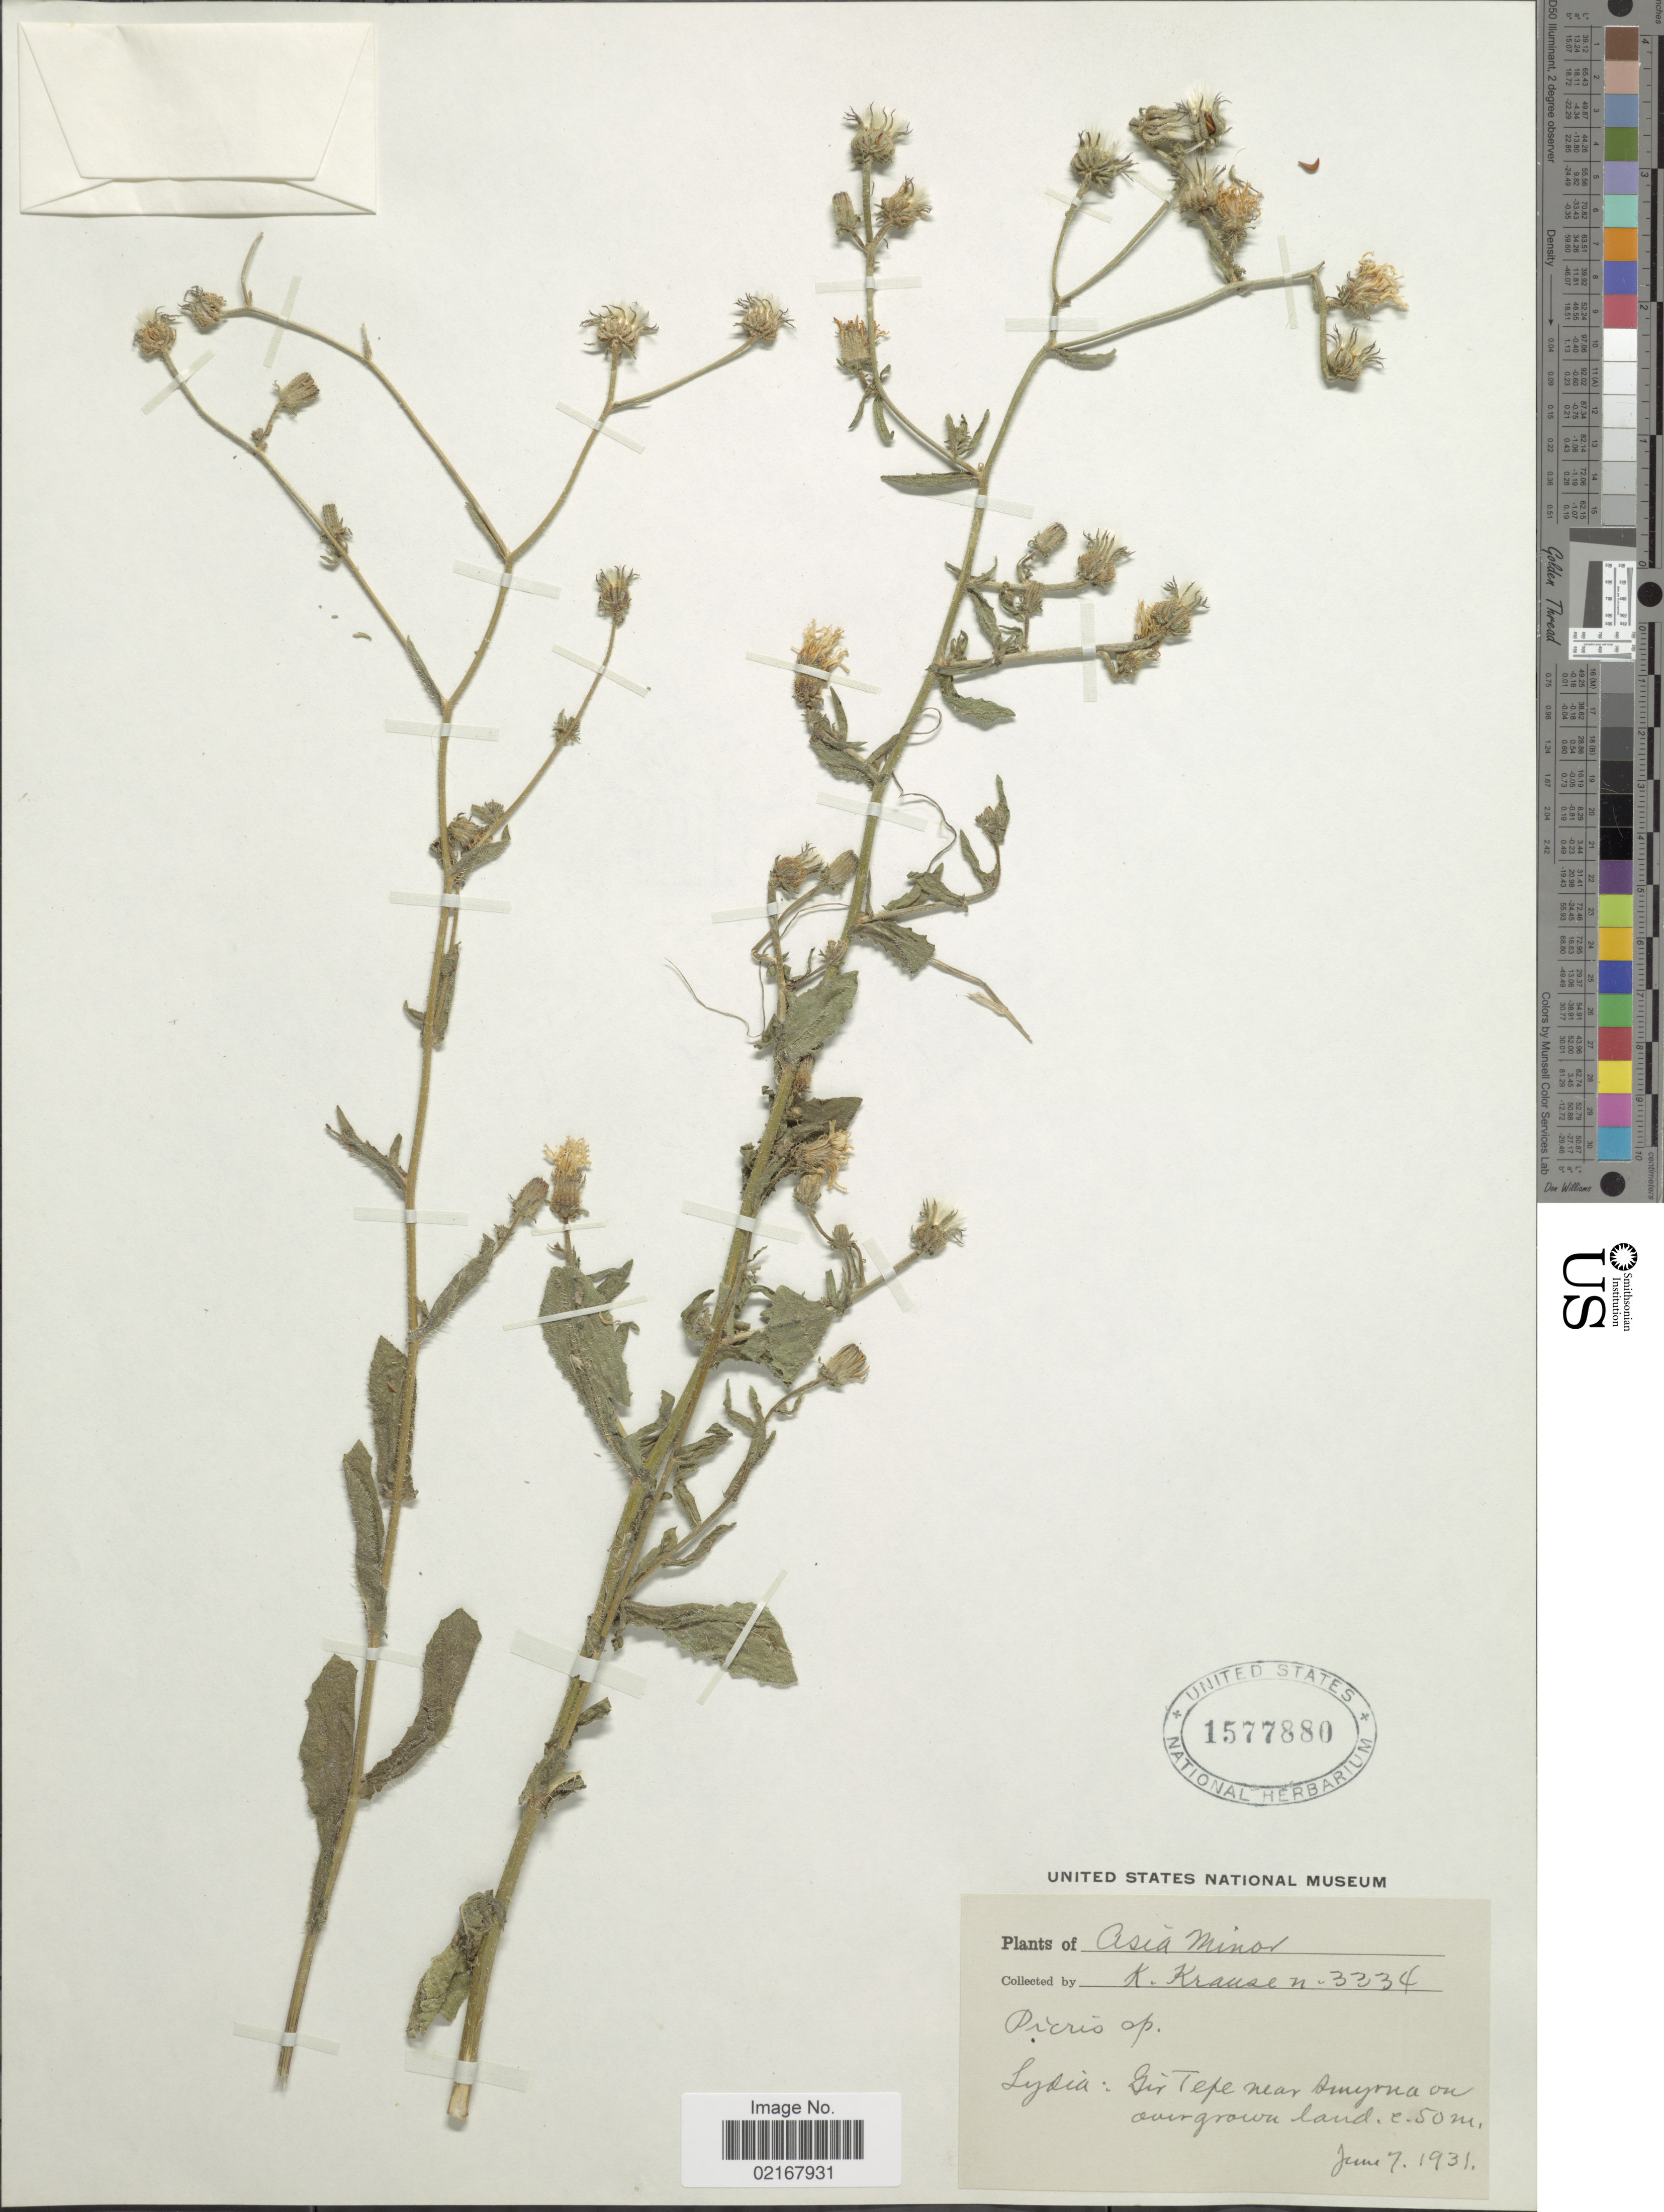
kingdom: Plantae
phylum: Tracheophyta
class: Magnoliopsida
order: Asterales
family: Asteraceae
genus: Picris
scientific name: Picris sp.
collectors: K. Krause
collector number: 3334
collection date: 1931-06-07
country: Turkey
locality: Asia Minor, Lydia, Gir Tepe near Amyrna on overgrown land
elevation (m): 50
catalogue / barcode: US 1577880